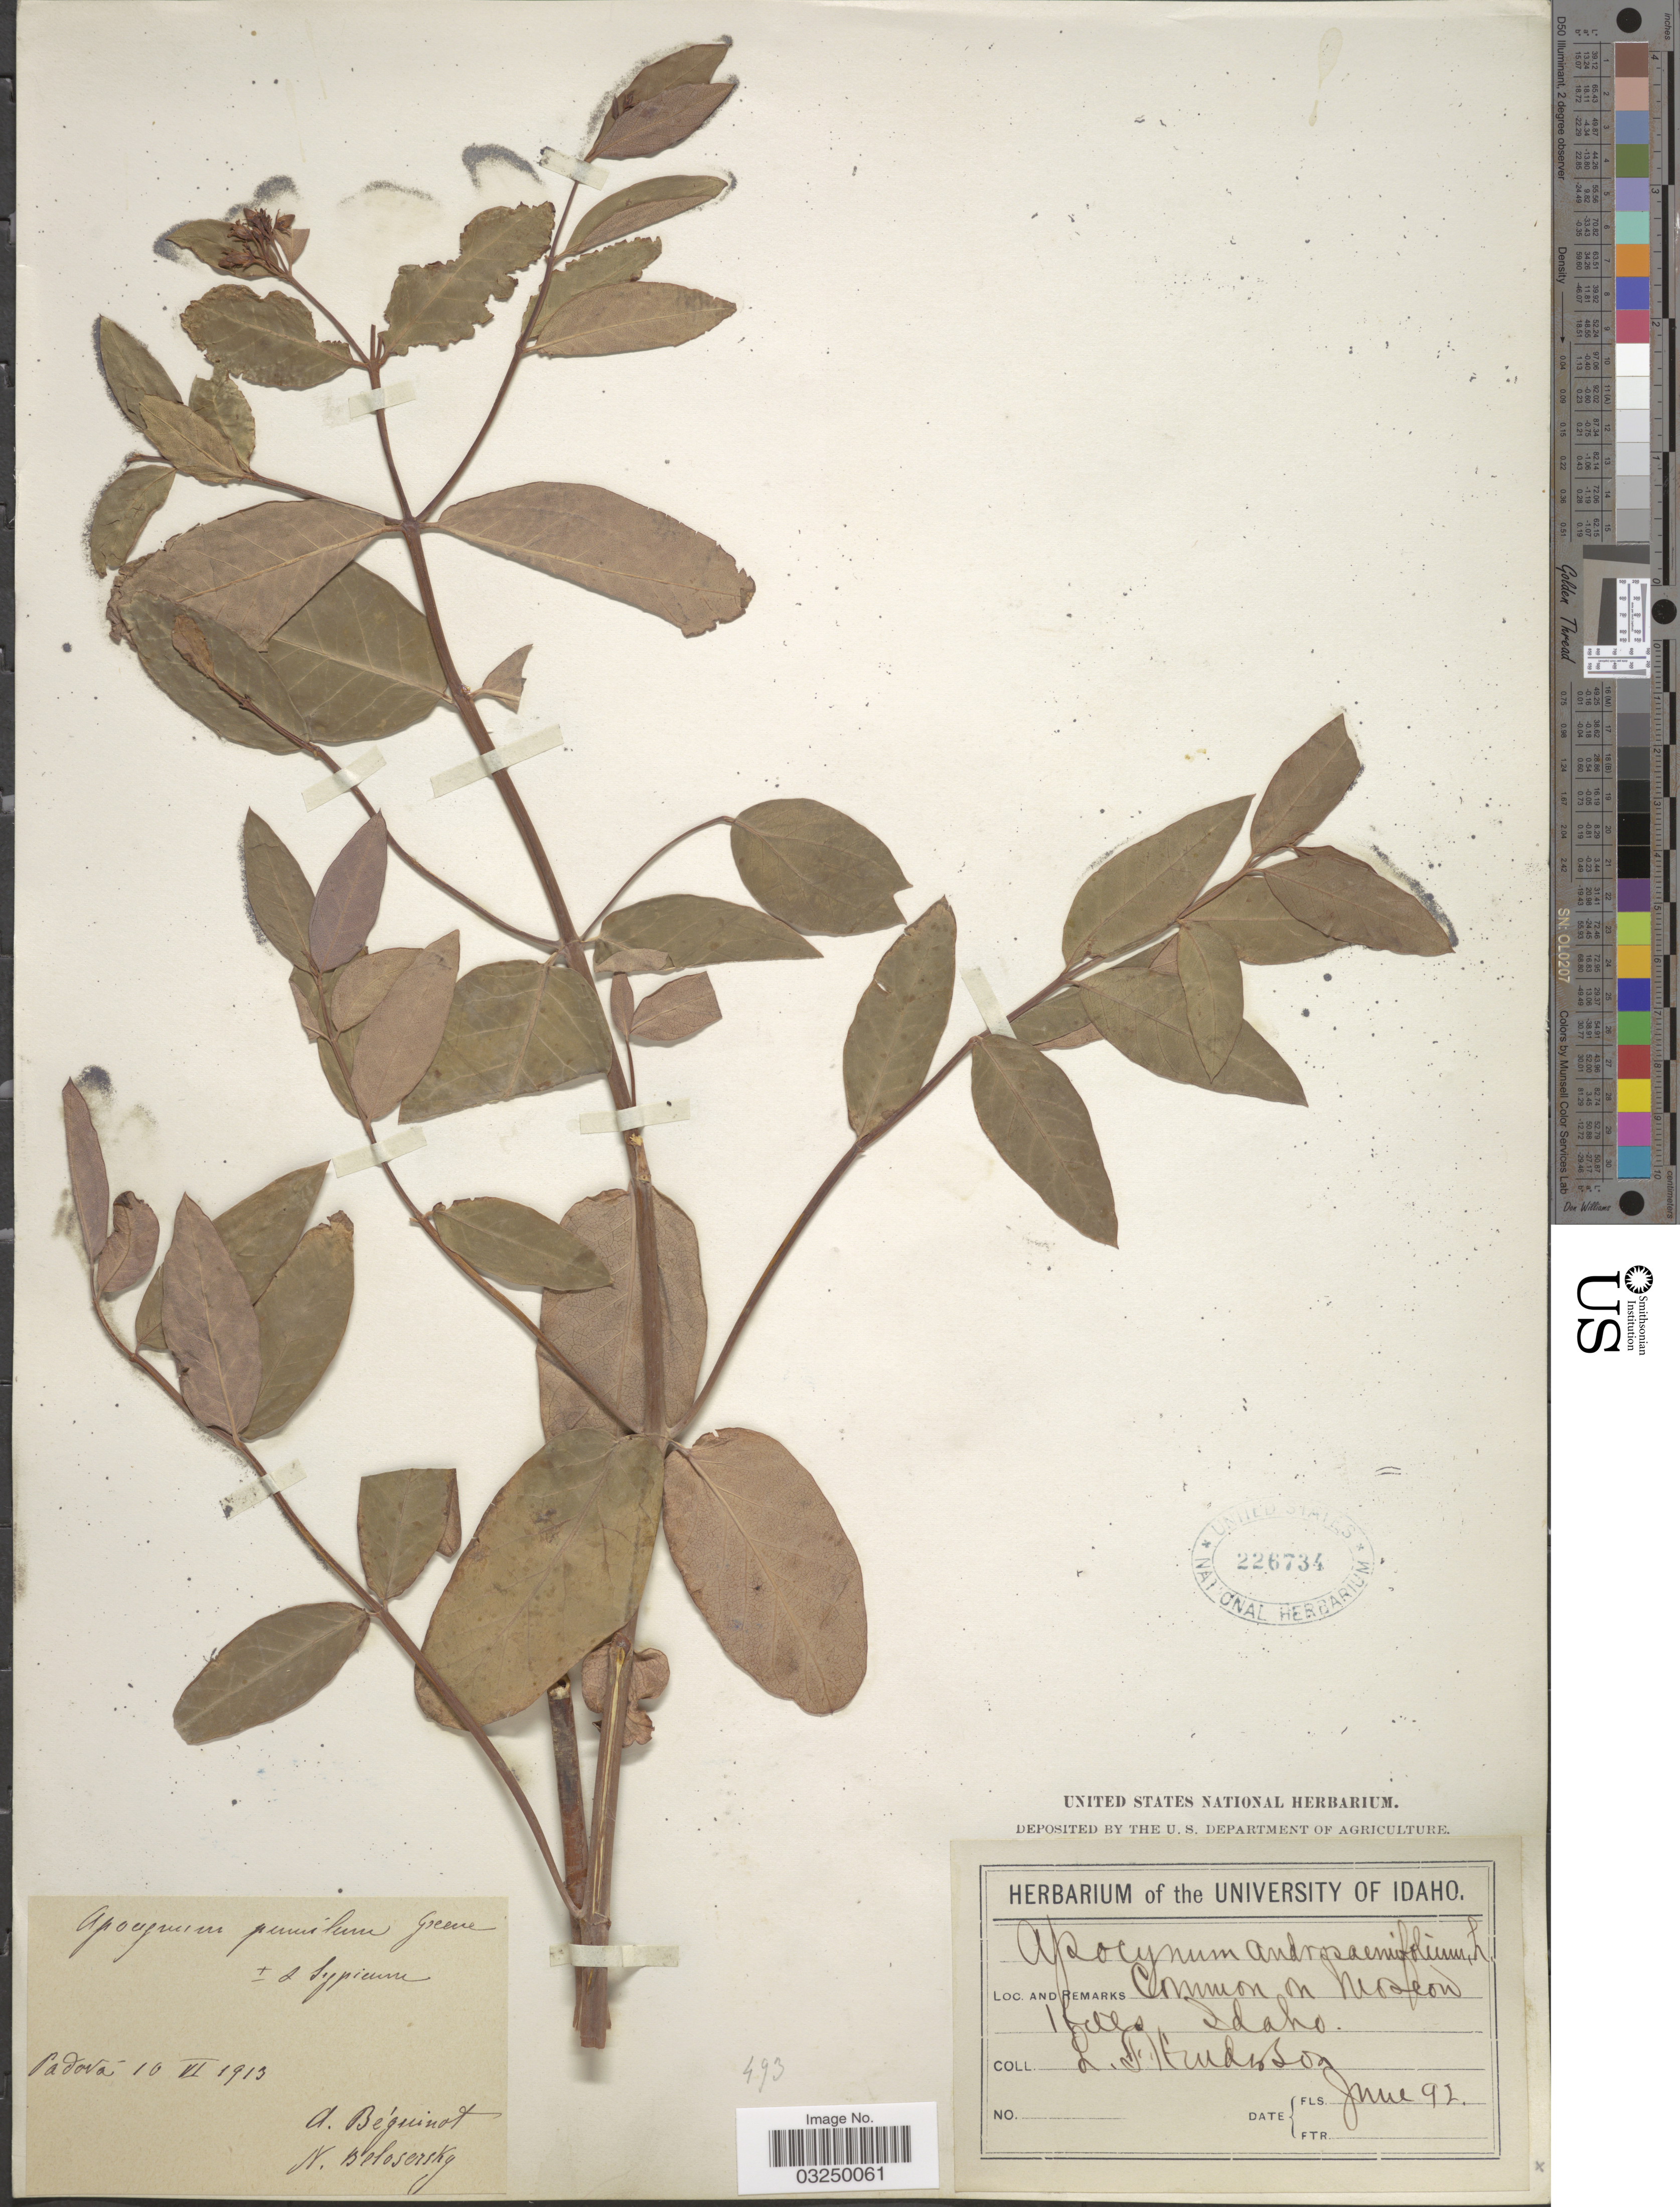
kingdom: Plantae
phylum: Tracheophyta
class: Magnoliopsida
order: Gentianales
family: Apocynaceae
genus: Apocynum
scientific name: Apocynum pumilum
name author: (A. Gray) Greene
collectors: L. Henderson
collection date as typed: Transcribed d/m/y: /6/92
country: United States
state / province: Idaho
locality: Common on Moscow Hills.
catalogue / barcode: US 226734